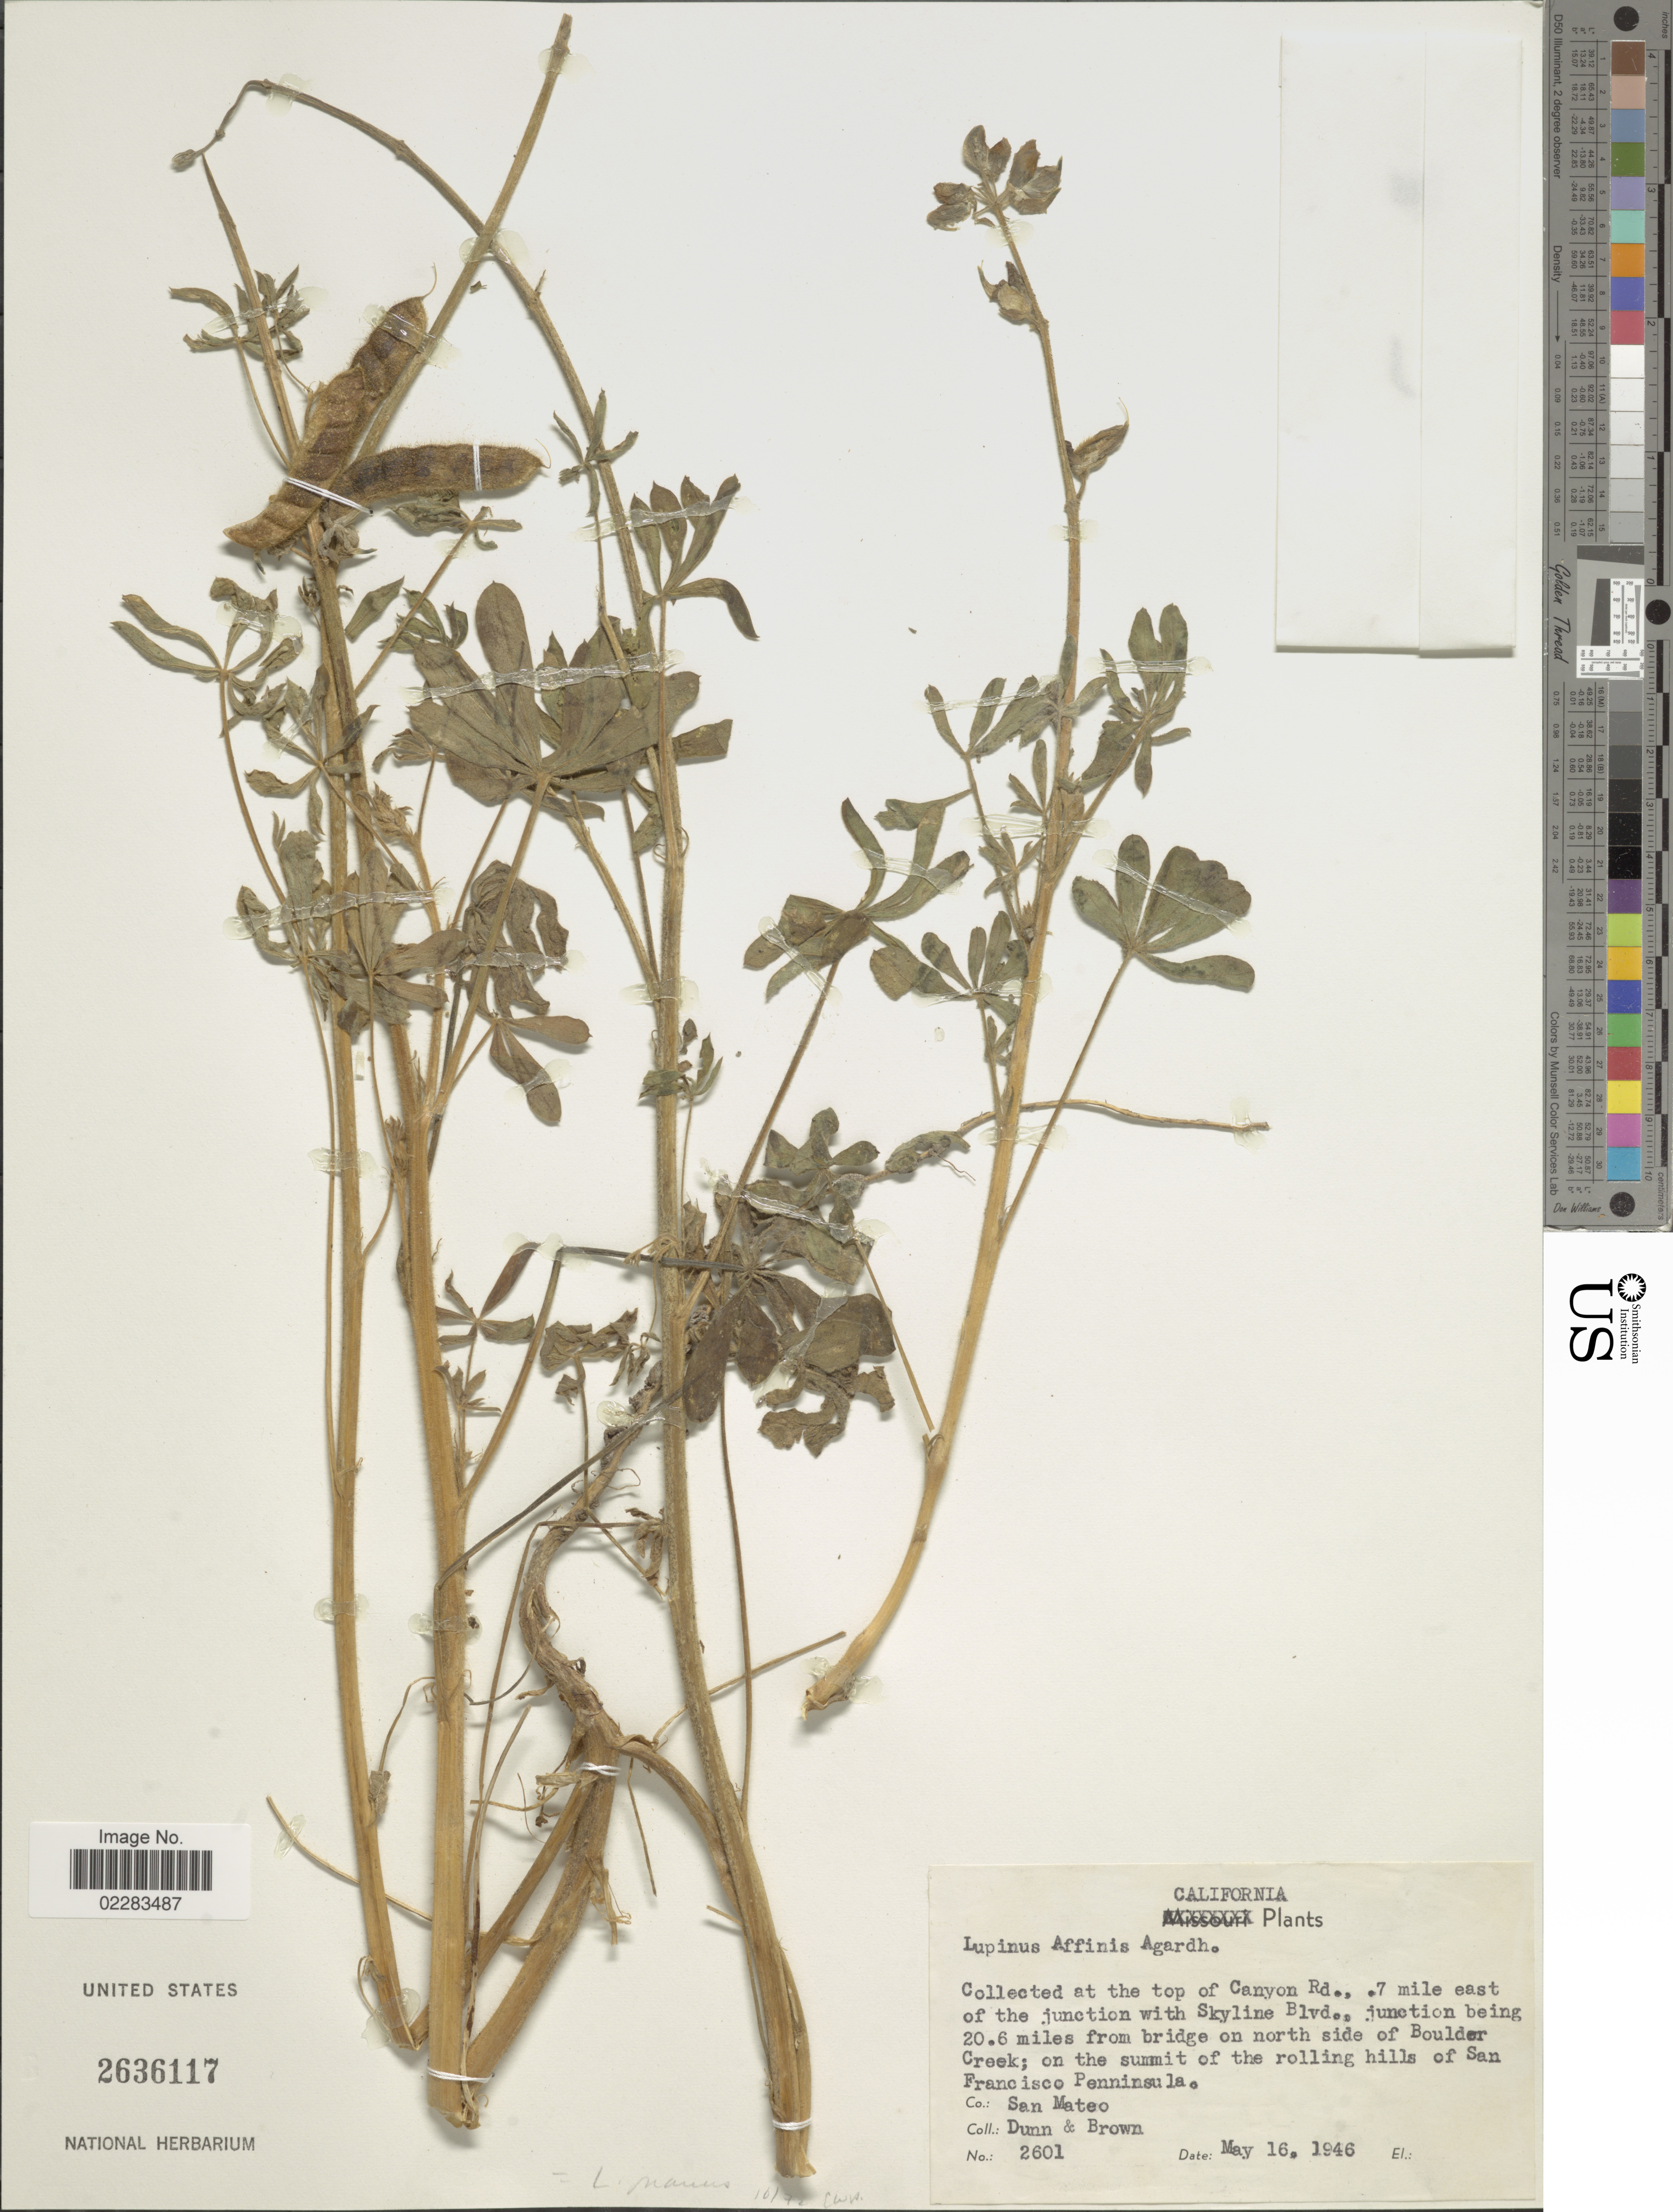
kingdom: Plantae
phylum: Tracheophyta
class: Magnoliopsida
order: Fabales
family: Fabaceae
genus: Lupinus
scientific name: Lupinus affinis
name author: J. Agardh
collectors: Dunn, -- & -- Brown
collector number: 2601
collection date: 1946-05-16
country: United States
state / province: California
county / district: San Francisco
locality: Collected at the top of Canyon Rd., .7 mile east of the junction with Skyline Blvd., junction being 20.6 miles from bridgeon north side of Bliuder reek; on the summit of the rolling hills of San Francisco Penninsula. Co.: San Mateo.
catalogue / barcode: US 2636117